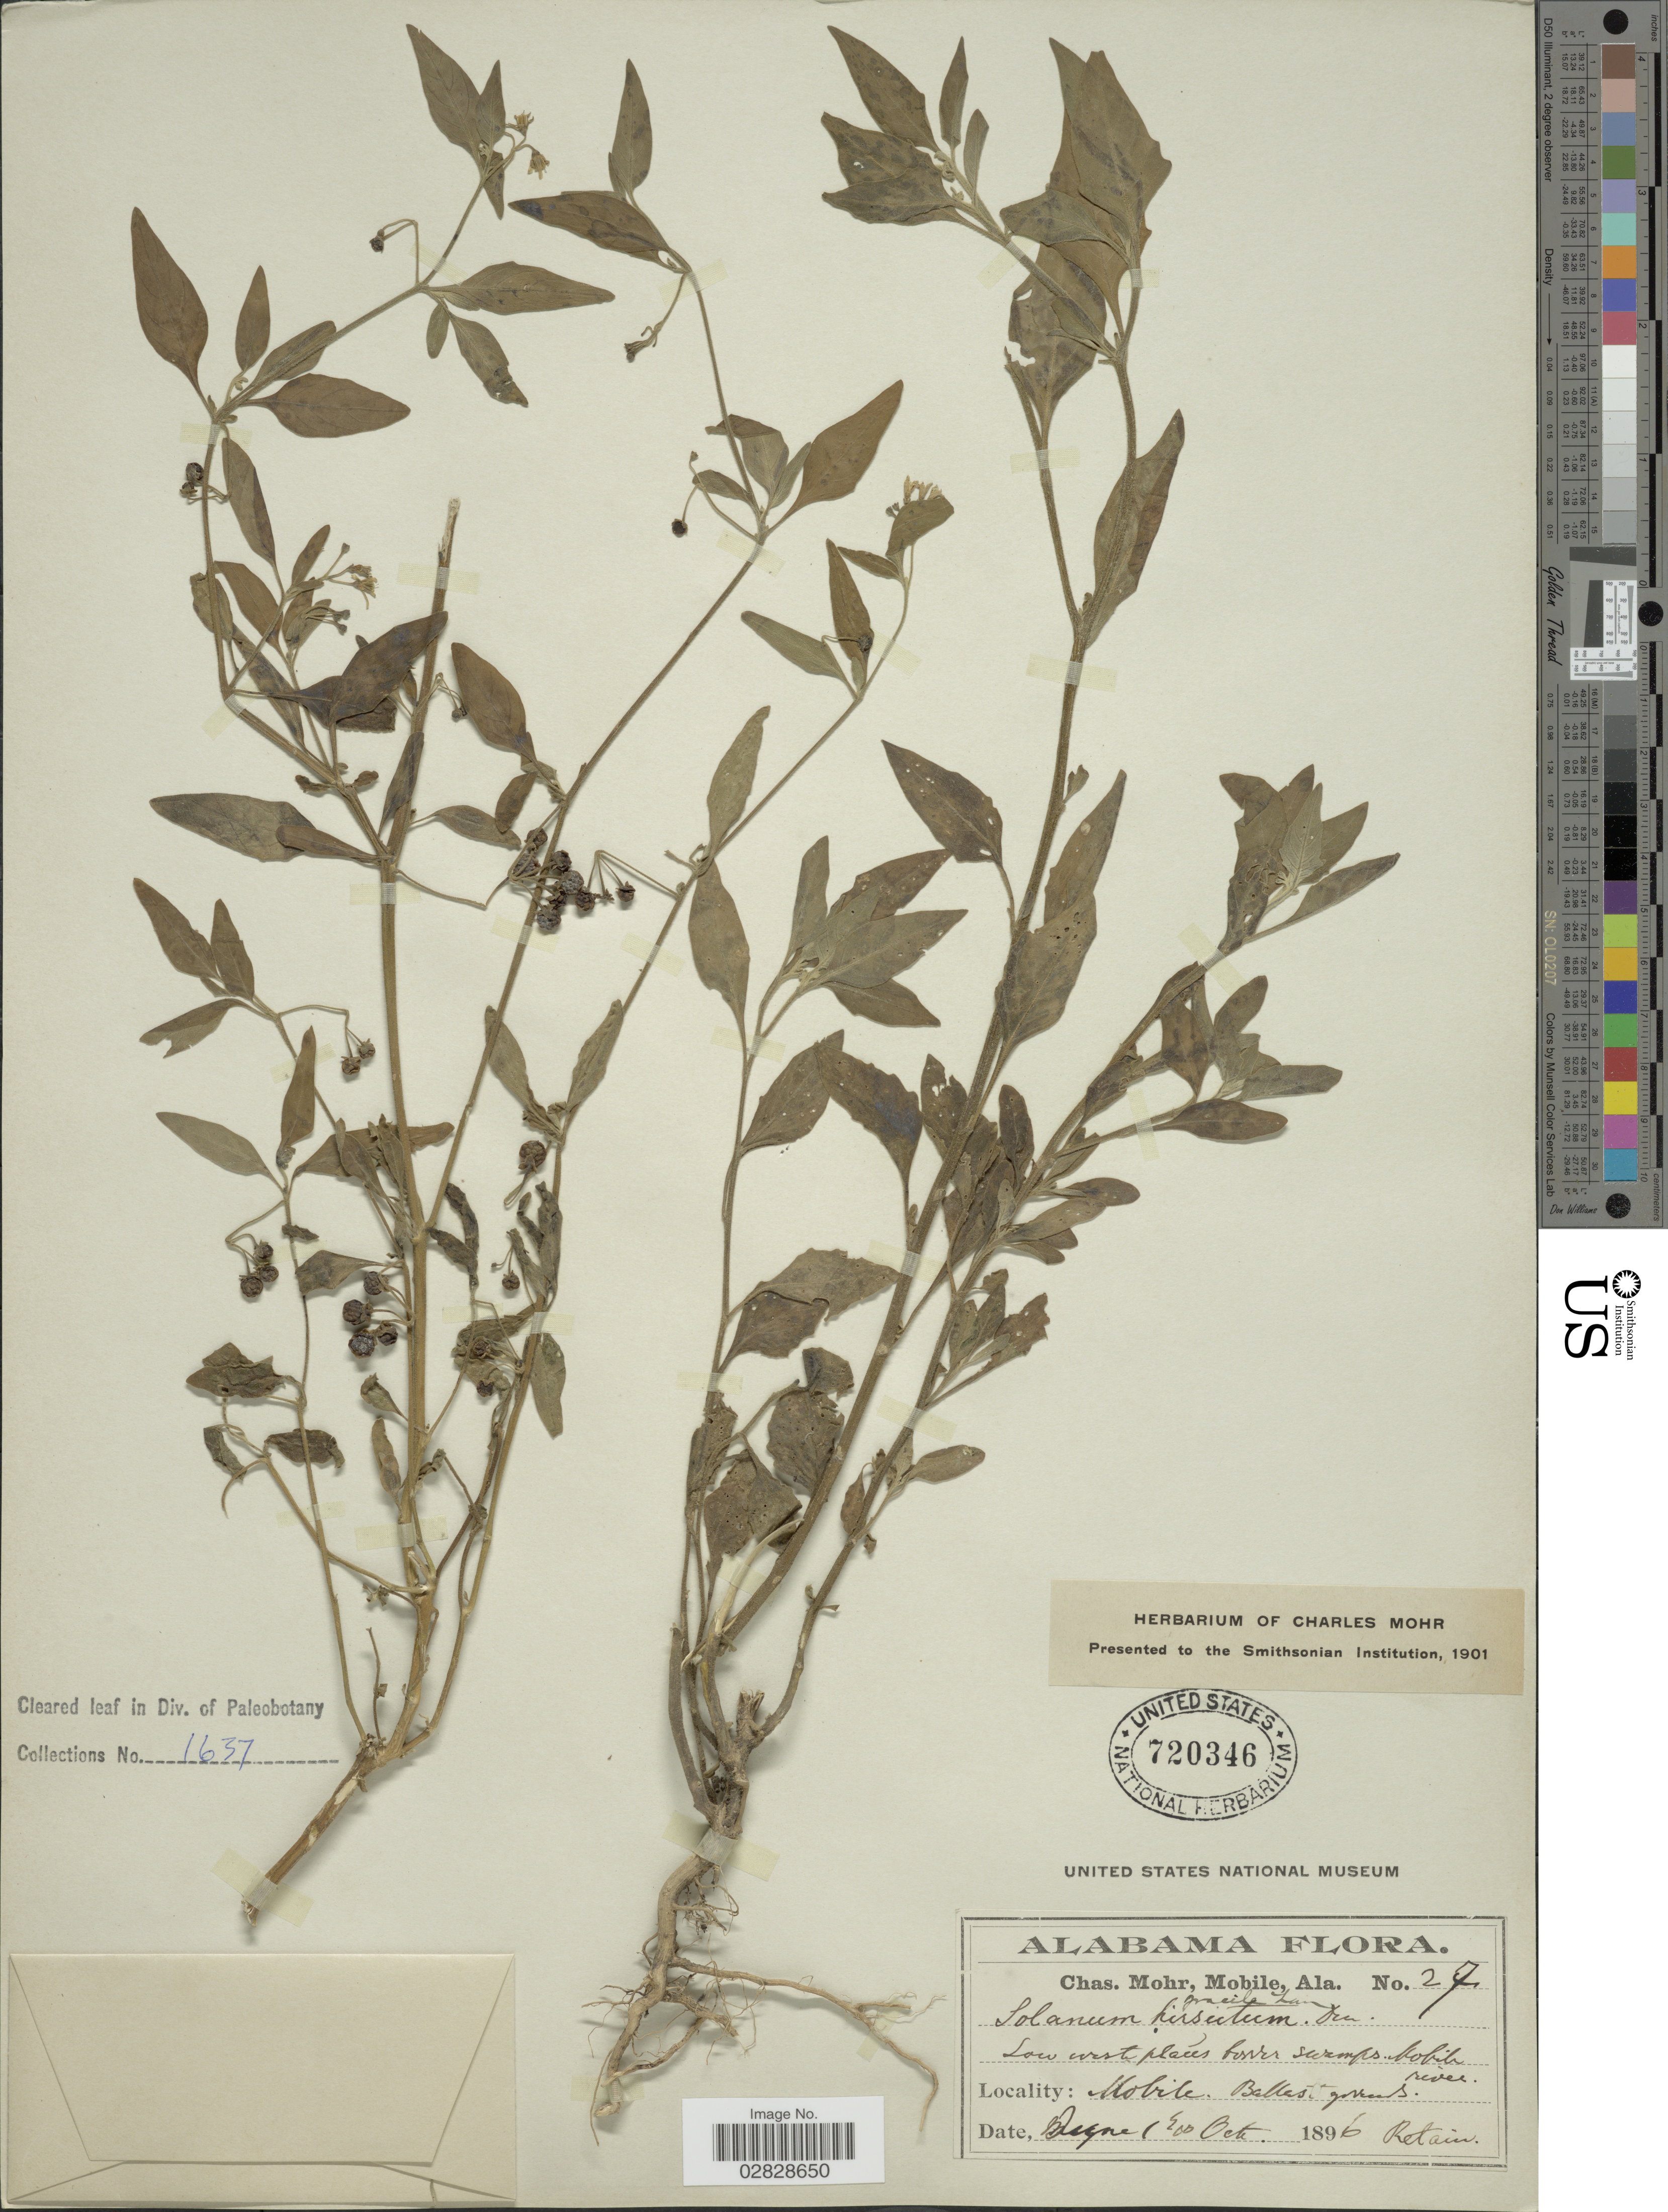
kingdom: Plantae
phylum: Tracheophyta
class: Magnoliopsida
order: Solanales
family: Solanaceae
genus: Solanum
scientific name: Solanum gracile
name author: Link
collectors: Mohr, C. T. (herbarium)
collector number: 27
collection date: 1900-10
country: United States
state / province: Alabama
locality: Low waste places river swamps, Mobile river. Mobile. Ballast grounds.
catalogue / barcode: US 720346